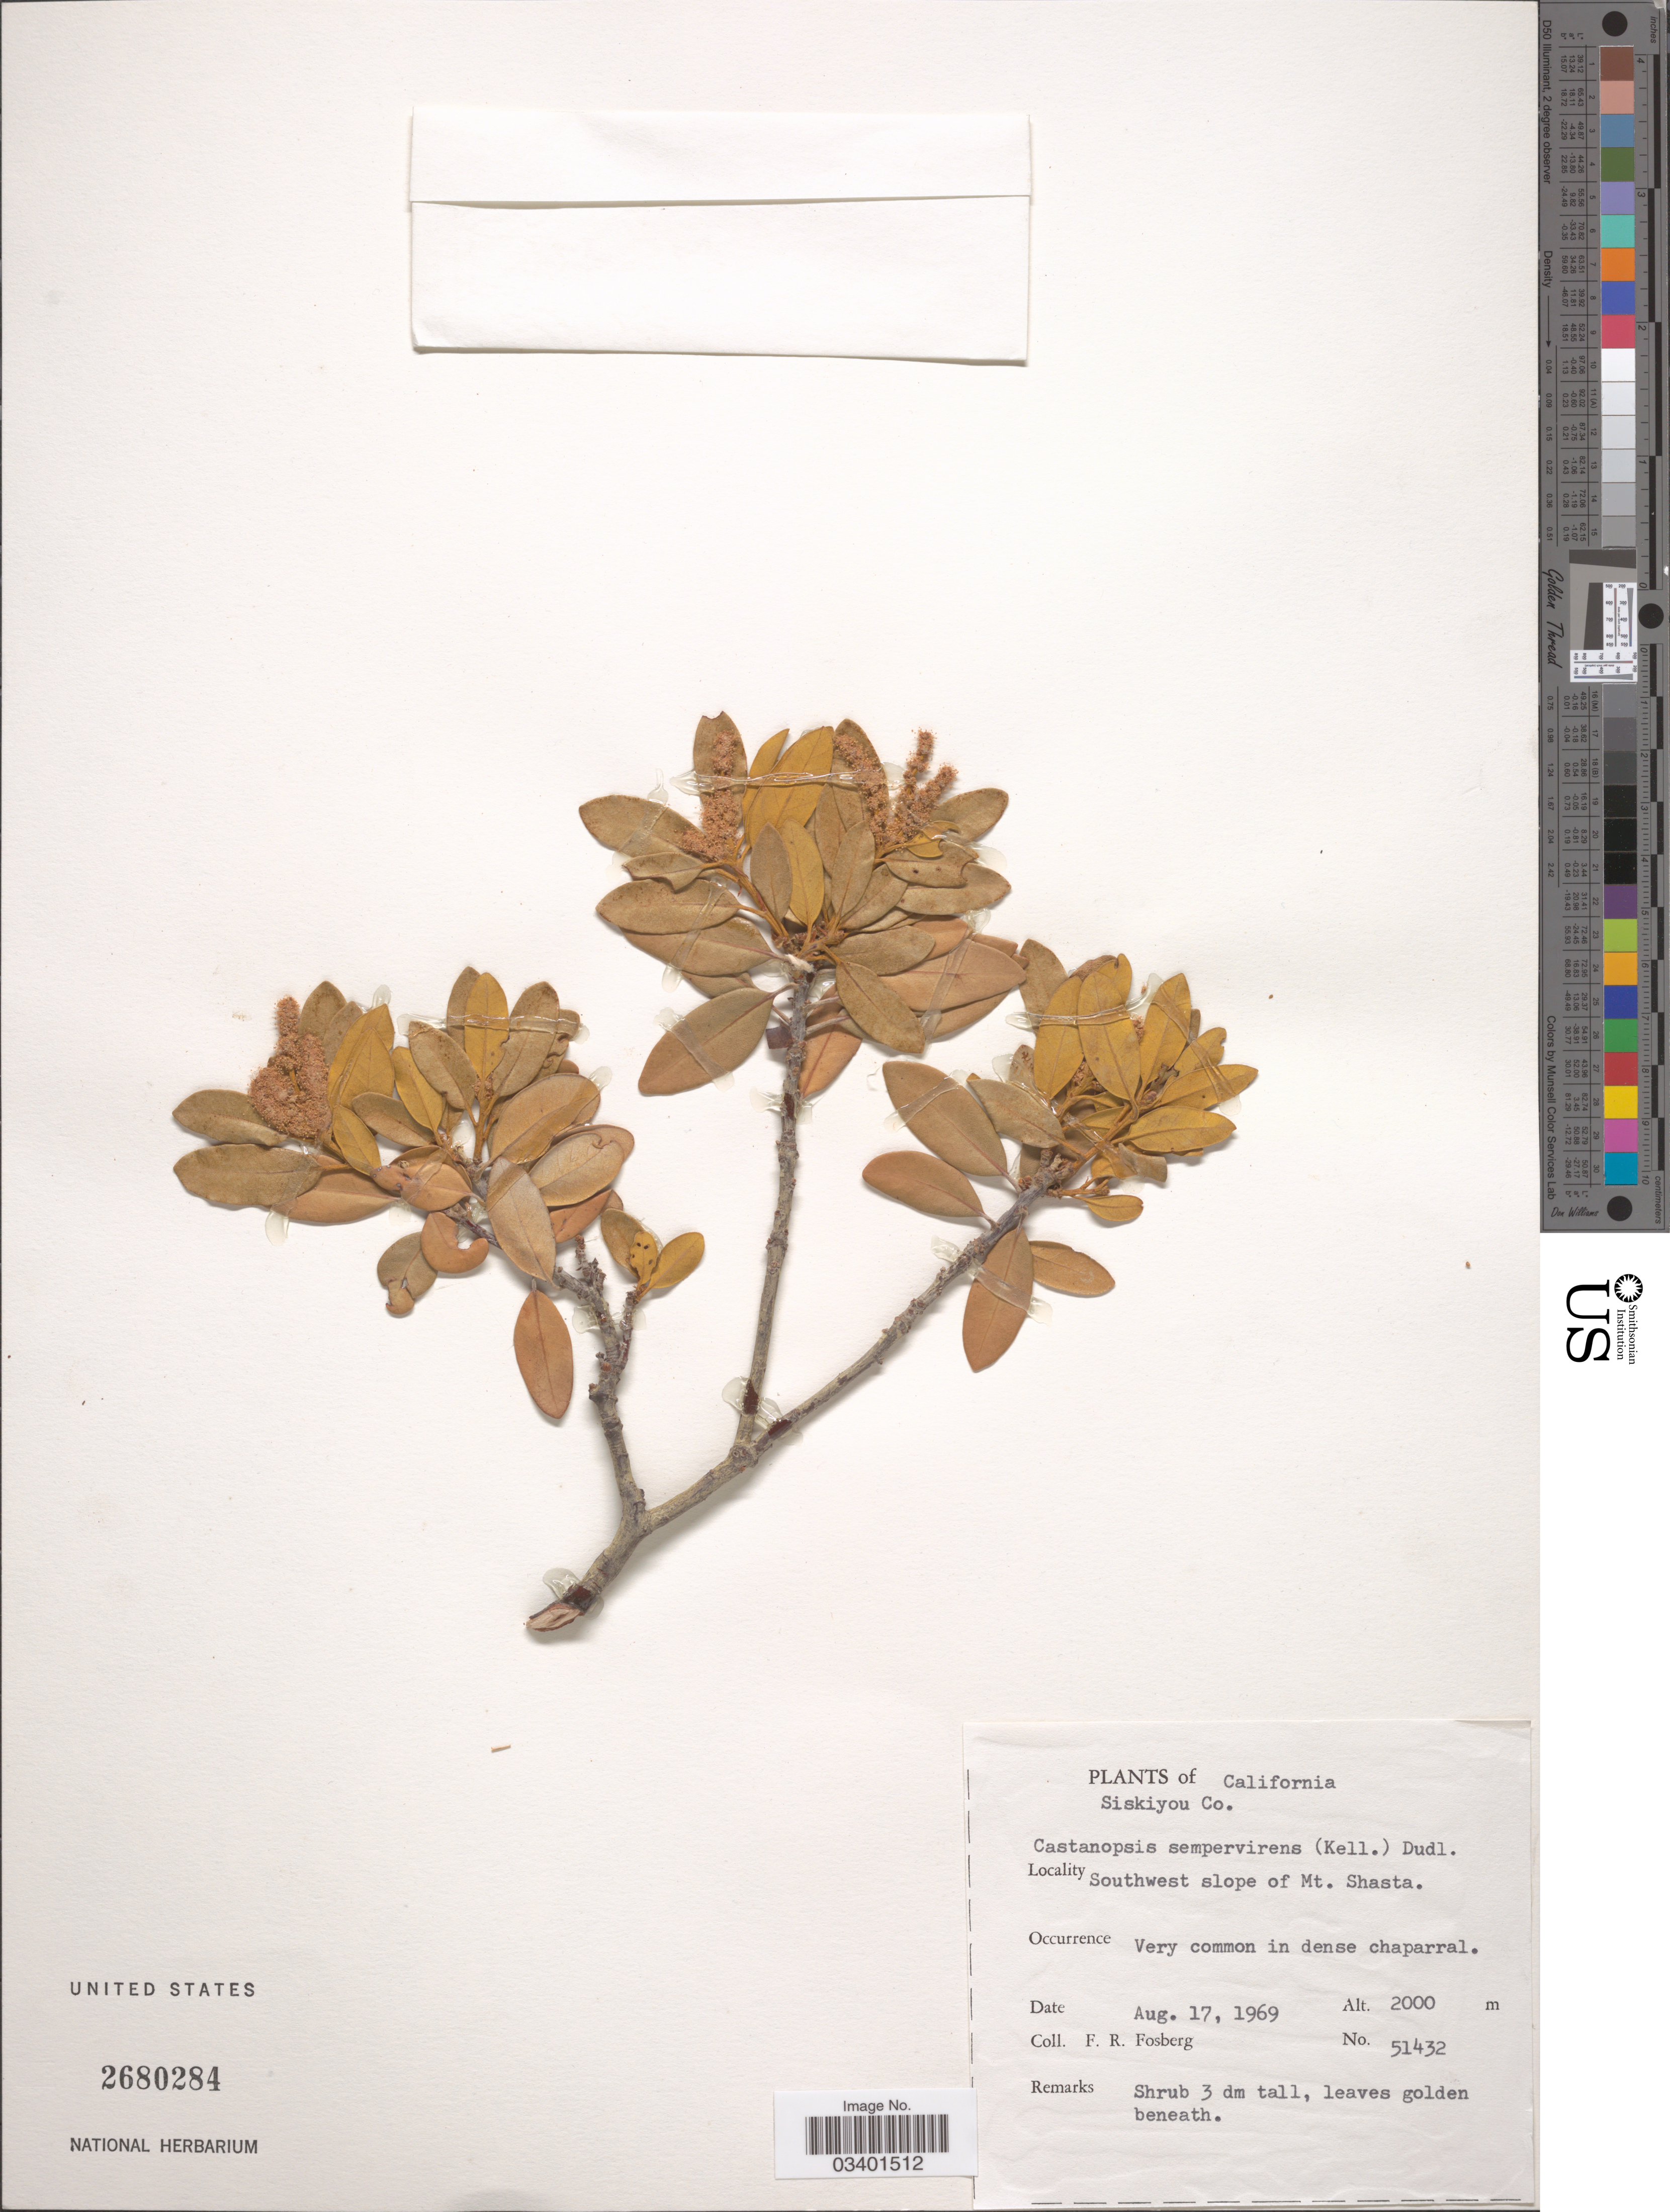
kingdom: Plantae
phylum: Tracheophyta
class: Magnoliopsida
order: Fagales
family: Fagaceae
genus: Chrysolepis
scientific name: Chrysolepis sempervirens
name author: (Kellogg) Hjelmq.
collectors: F. R. Fosberg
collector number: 51432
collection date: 1969-08-17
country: United States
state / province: California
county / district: Siskiyou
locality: Siskiyou Co. Southwest slope of Mt. Shasta.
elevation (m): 2000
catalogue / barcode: US 2680284